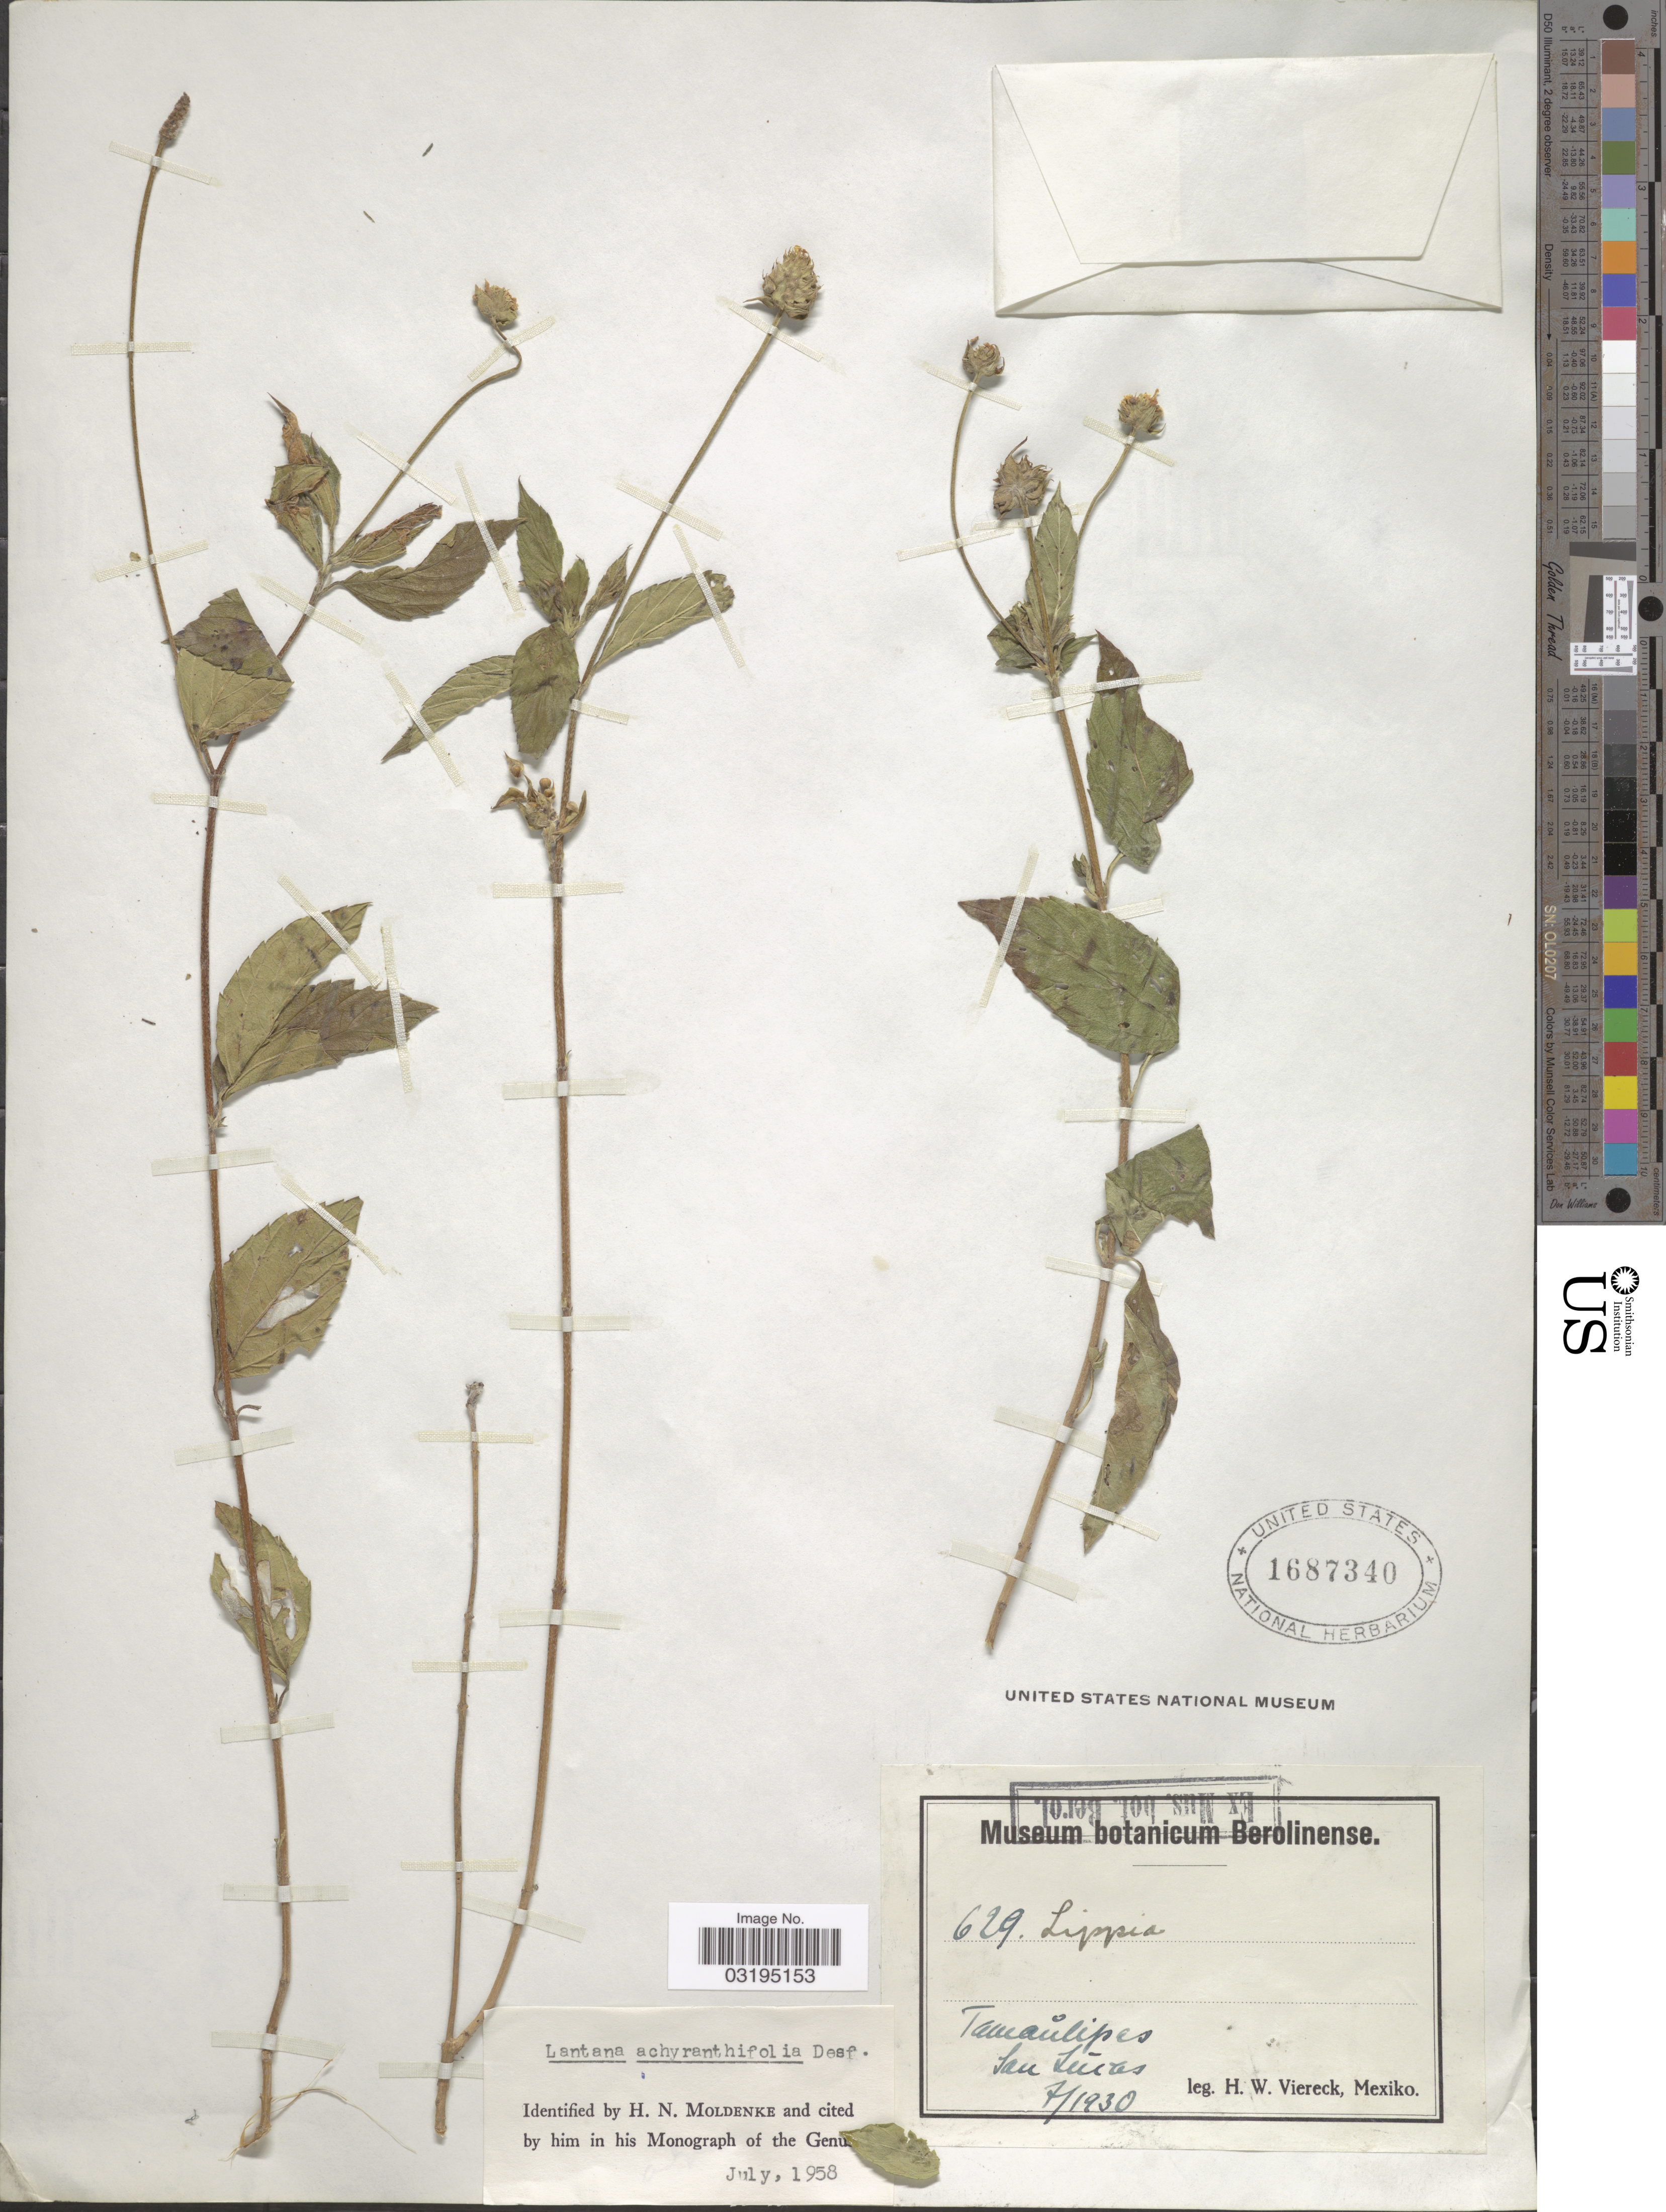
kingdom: Plantae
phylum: Tracheophyta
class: Magnoliopsida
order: Lamiales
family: Verbenaceae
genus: Lantana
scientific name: Lantana achyranthifolia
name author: Desf.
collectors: H. W. Viereck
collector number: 629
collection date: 1930-07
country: Mexico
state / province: Tamaulipas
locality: San Lúcas.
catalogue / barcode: US 1687340